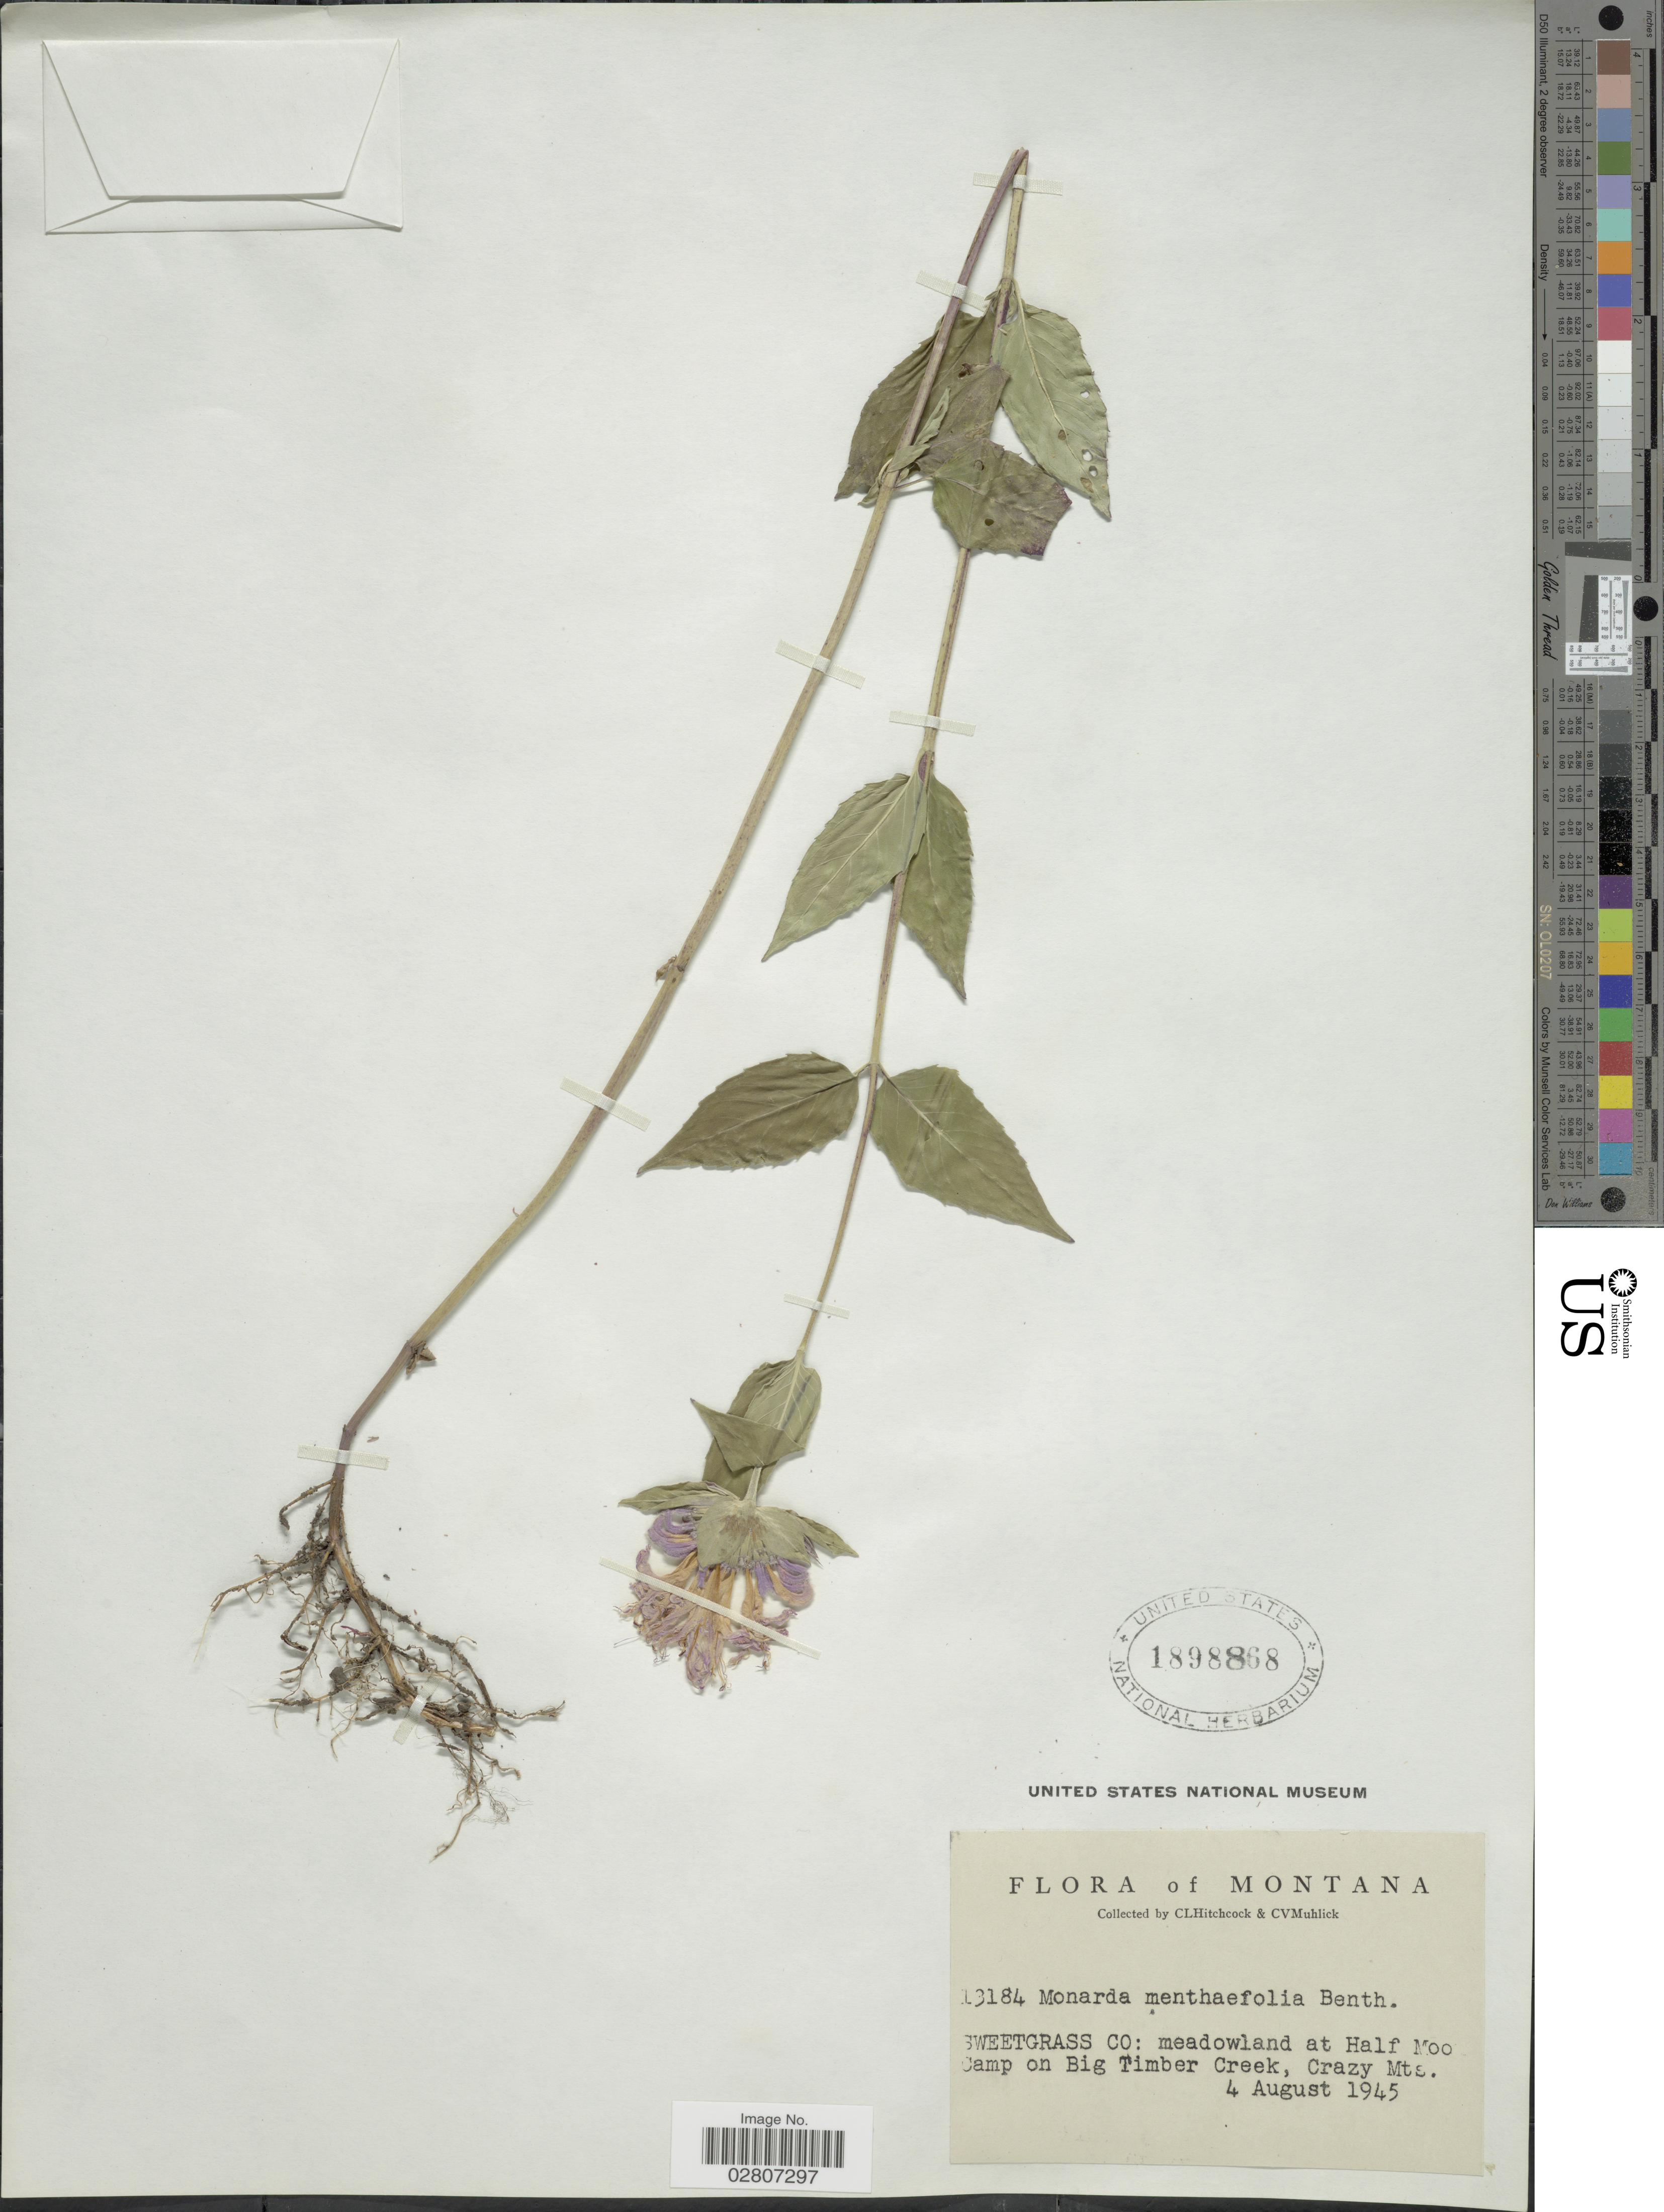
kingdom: Plantae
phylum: Tracheophyta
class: Magnoliopsida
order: Lamiales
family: Lamiaceae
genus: Monarda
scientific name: Monarda fistulosa var. menthifolia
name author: (Graham) Fernald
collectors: C. L. Hitchcock & C. V. Muhlick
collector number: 13184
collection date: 1945-08-04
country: United States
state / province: Montana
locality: Sweetgrass Co.: meadowland at Half Moo Camp on Big Timber Creek, Crazy Mts.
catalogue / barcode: US 1898868